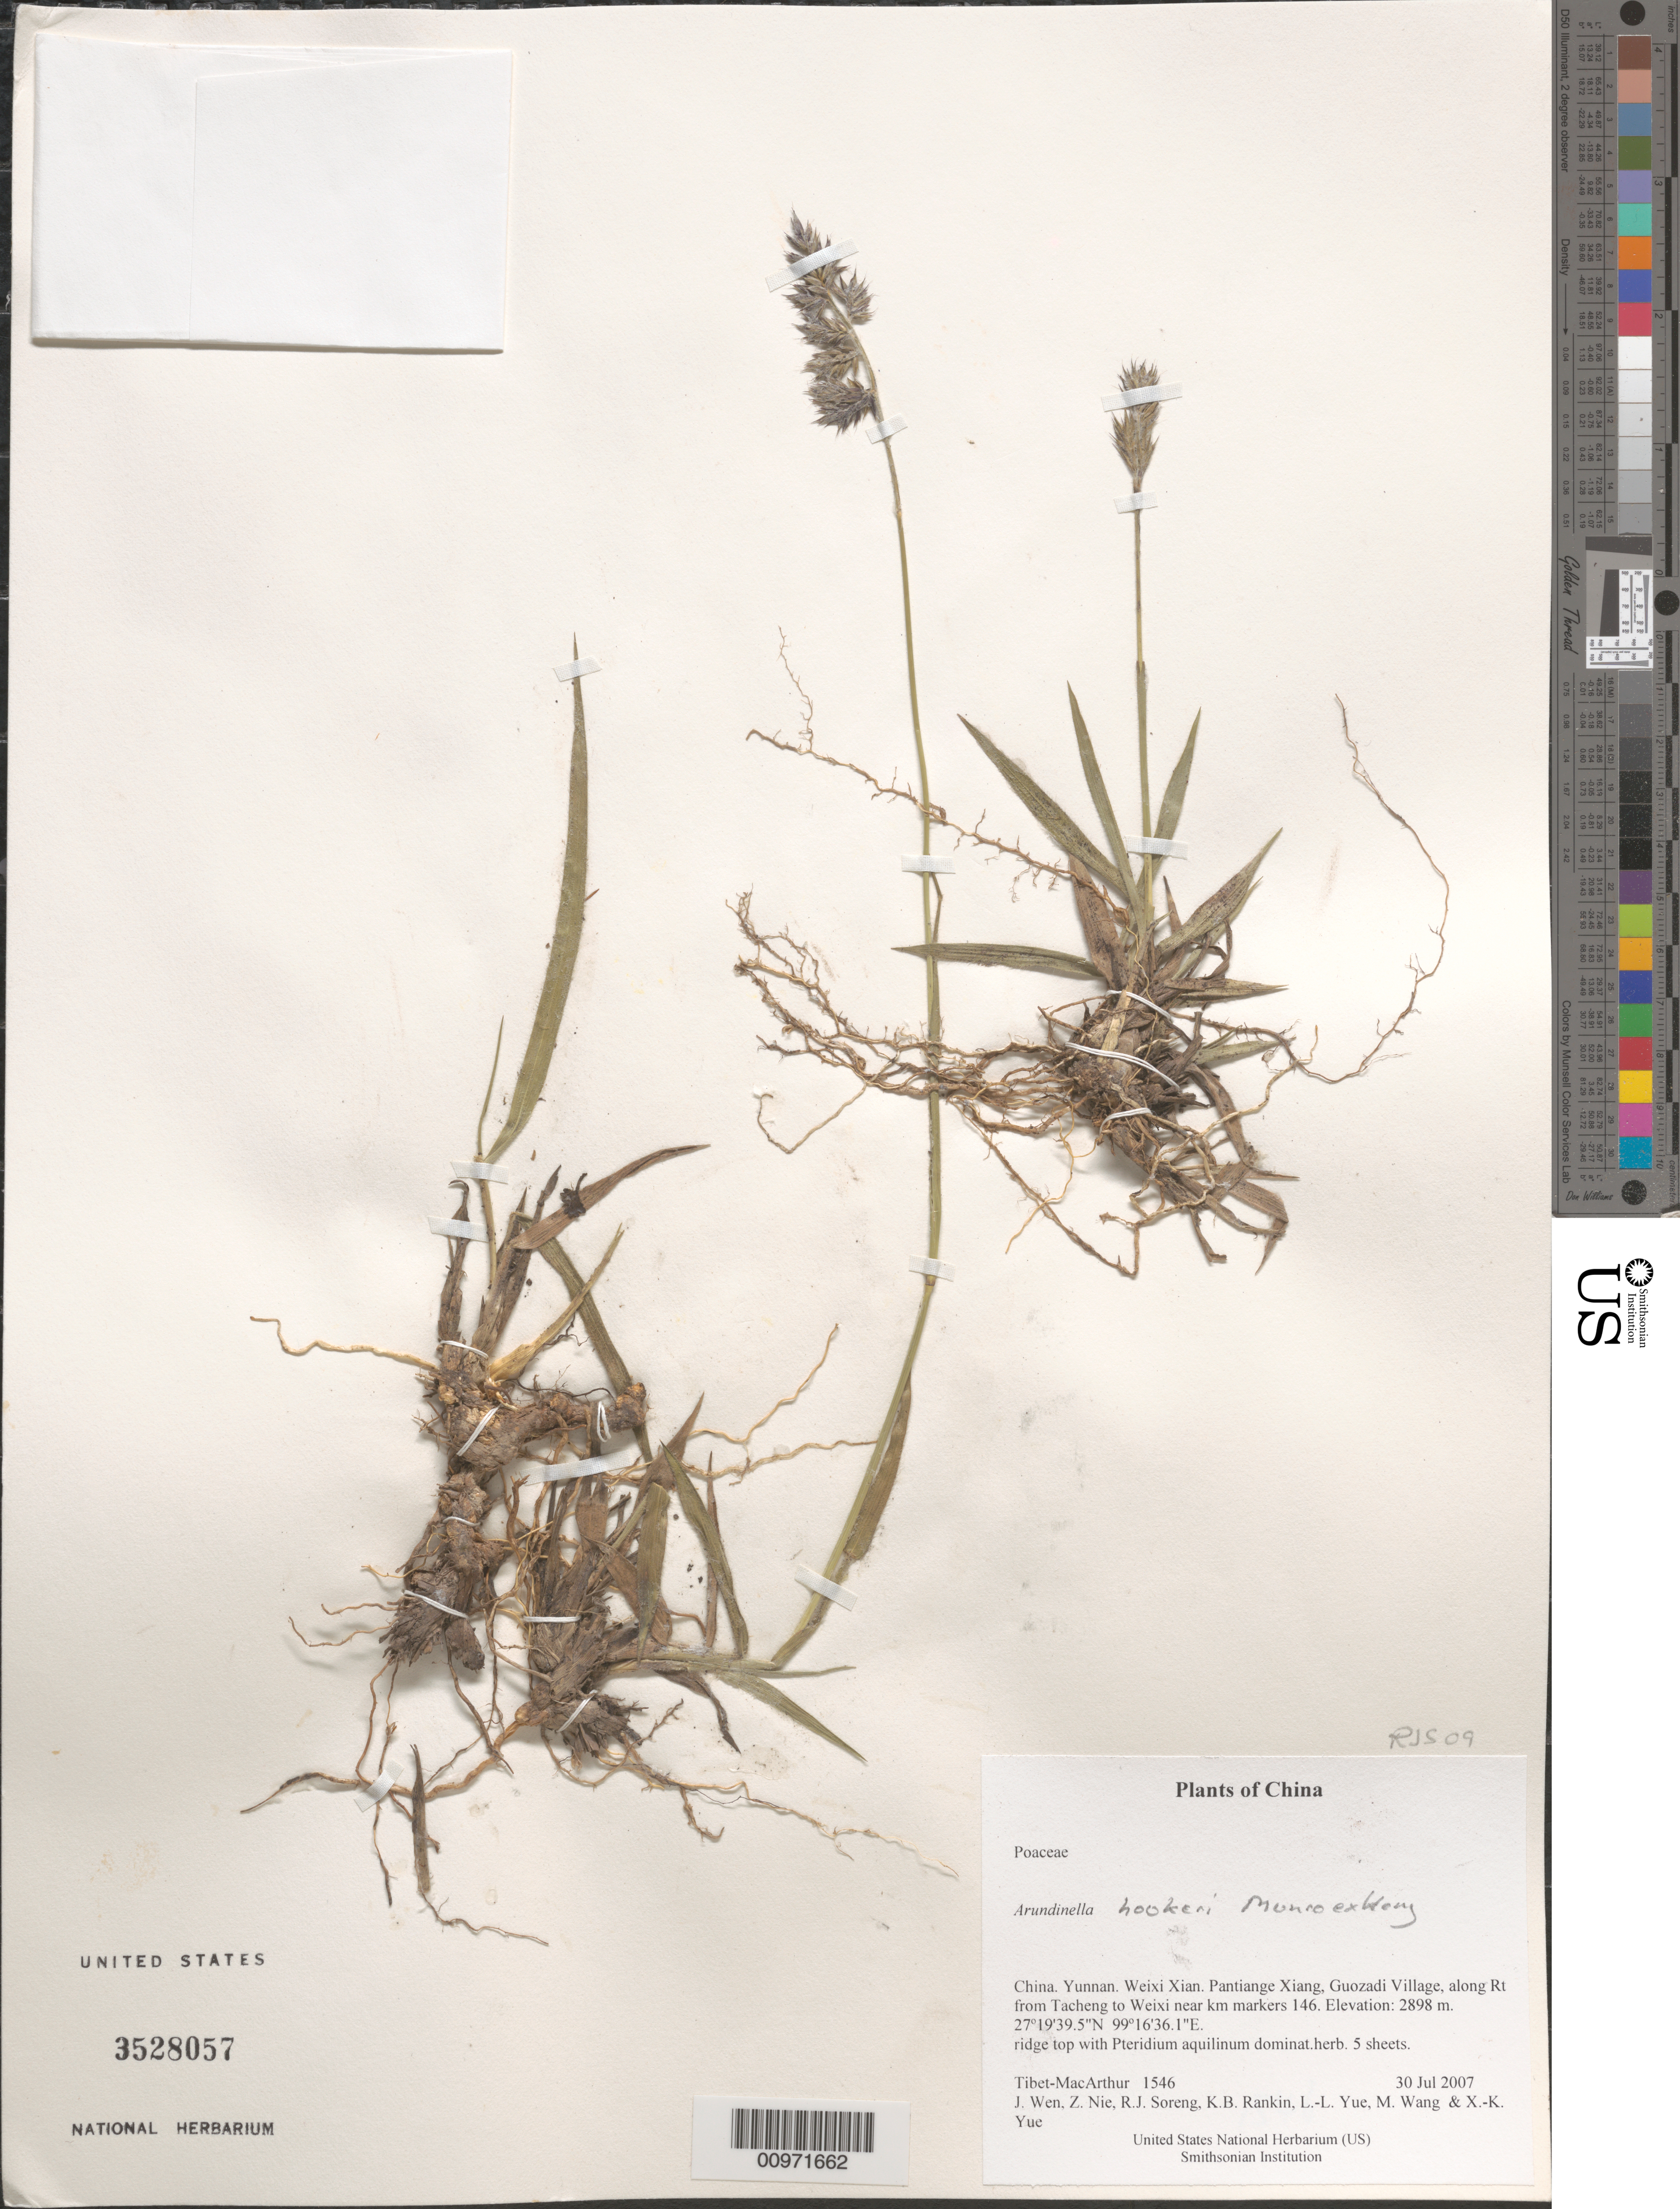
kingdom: Plantae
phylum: Tracheophyta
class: Liliopsida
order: Poales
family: Poaceae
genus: Arundinella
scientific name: Arundinella hookeri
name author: Munro ex Keng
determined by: Soreng, Robert J., Research Associate (BOT), Smithsonian Institution - National Museum of Natural History (UNITED STATES)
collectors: Tibet-MacArthur, J. Wen, Z. Nie, R. J. Soreng, K. Rankin, L. Yue, M. Wang & X. Yue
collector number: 1546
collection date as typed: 30 Jul 2007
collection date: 2007-07-30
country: China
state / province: Yunnan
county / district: Weixi Xian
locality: Pantiange Xiang, Guozadi Village, along Rt from Tacheng to Weixi near km markers 146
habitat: ridge top with Pteridium aquilinum dominat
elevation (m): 2898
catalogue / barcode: US 3528057